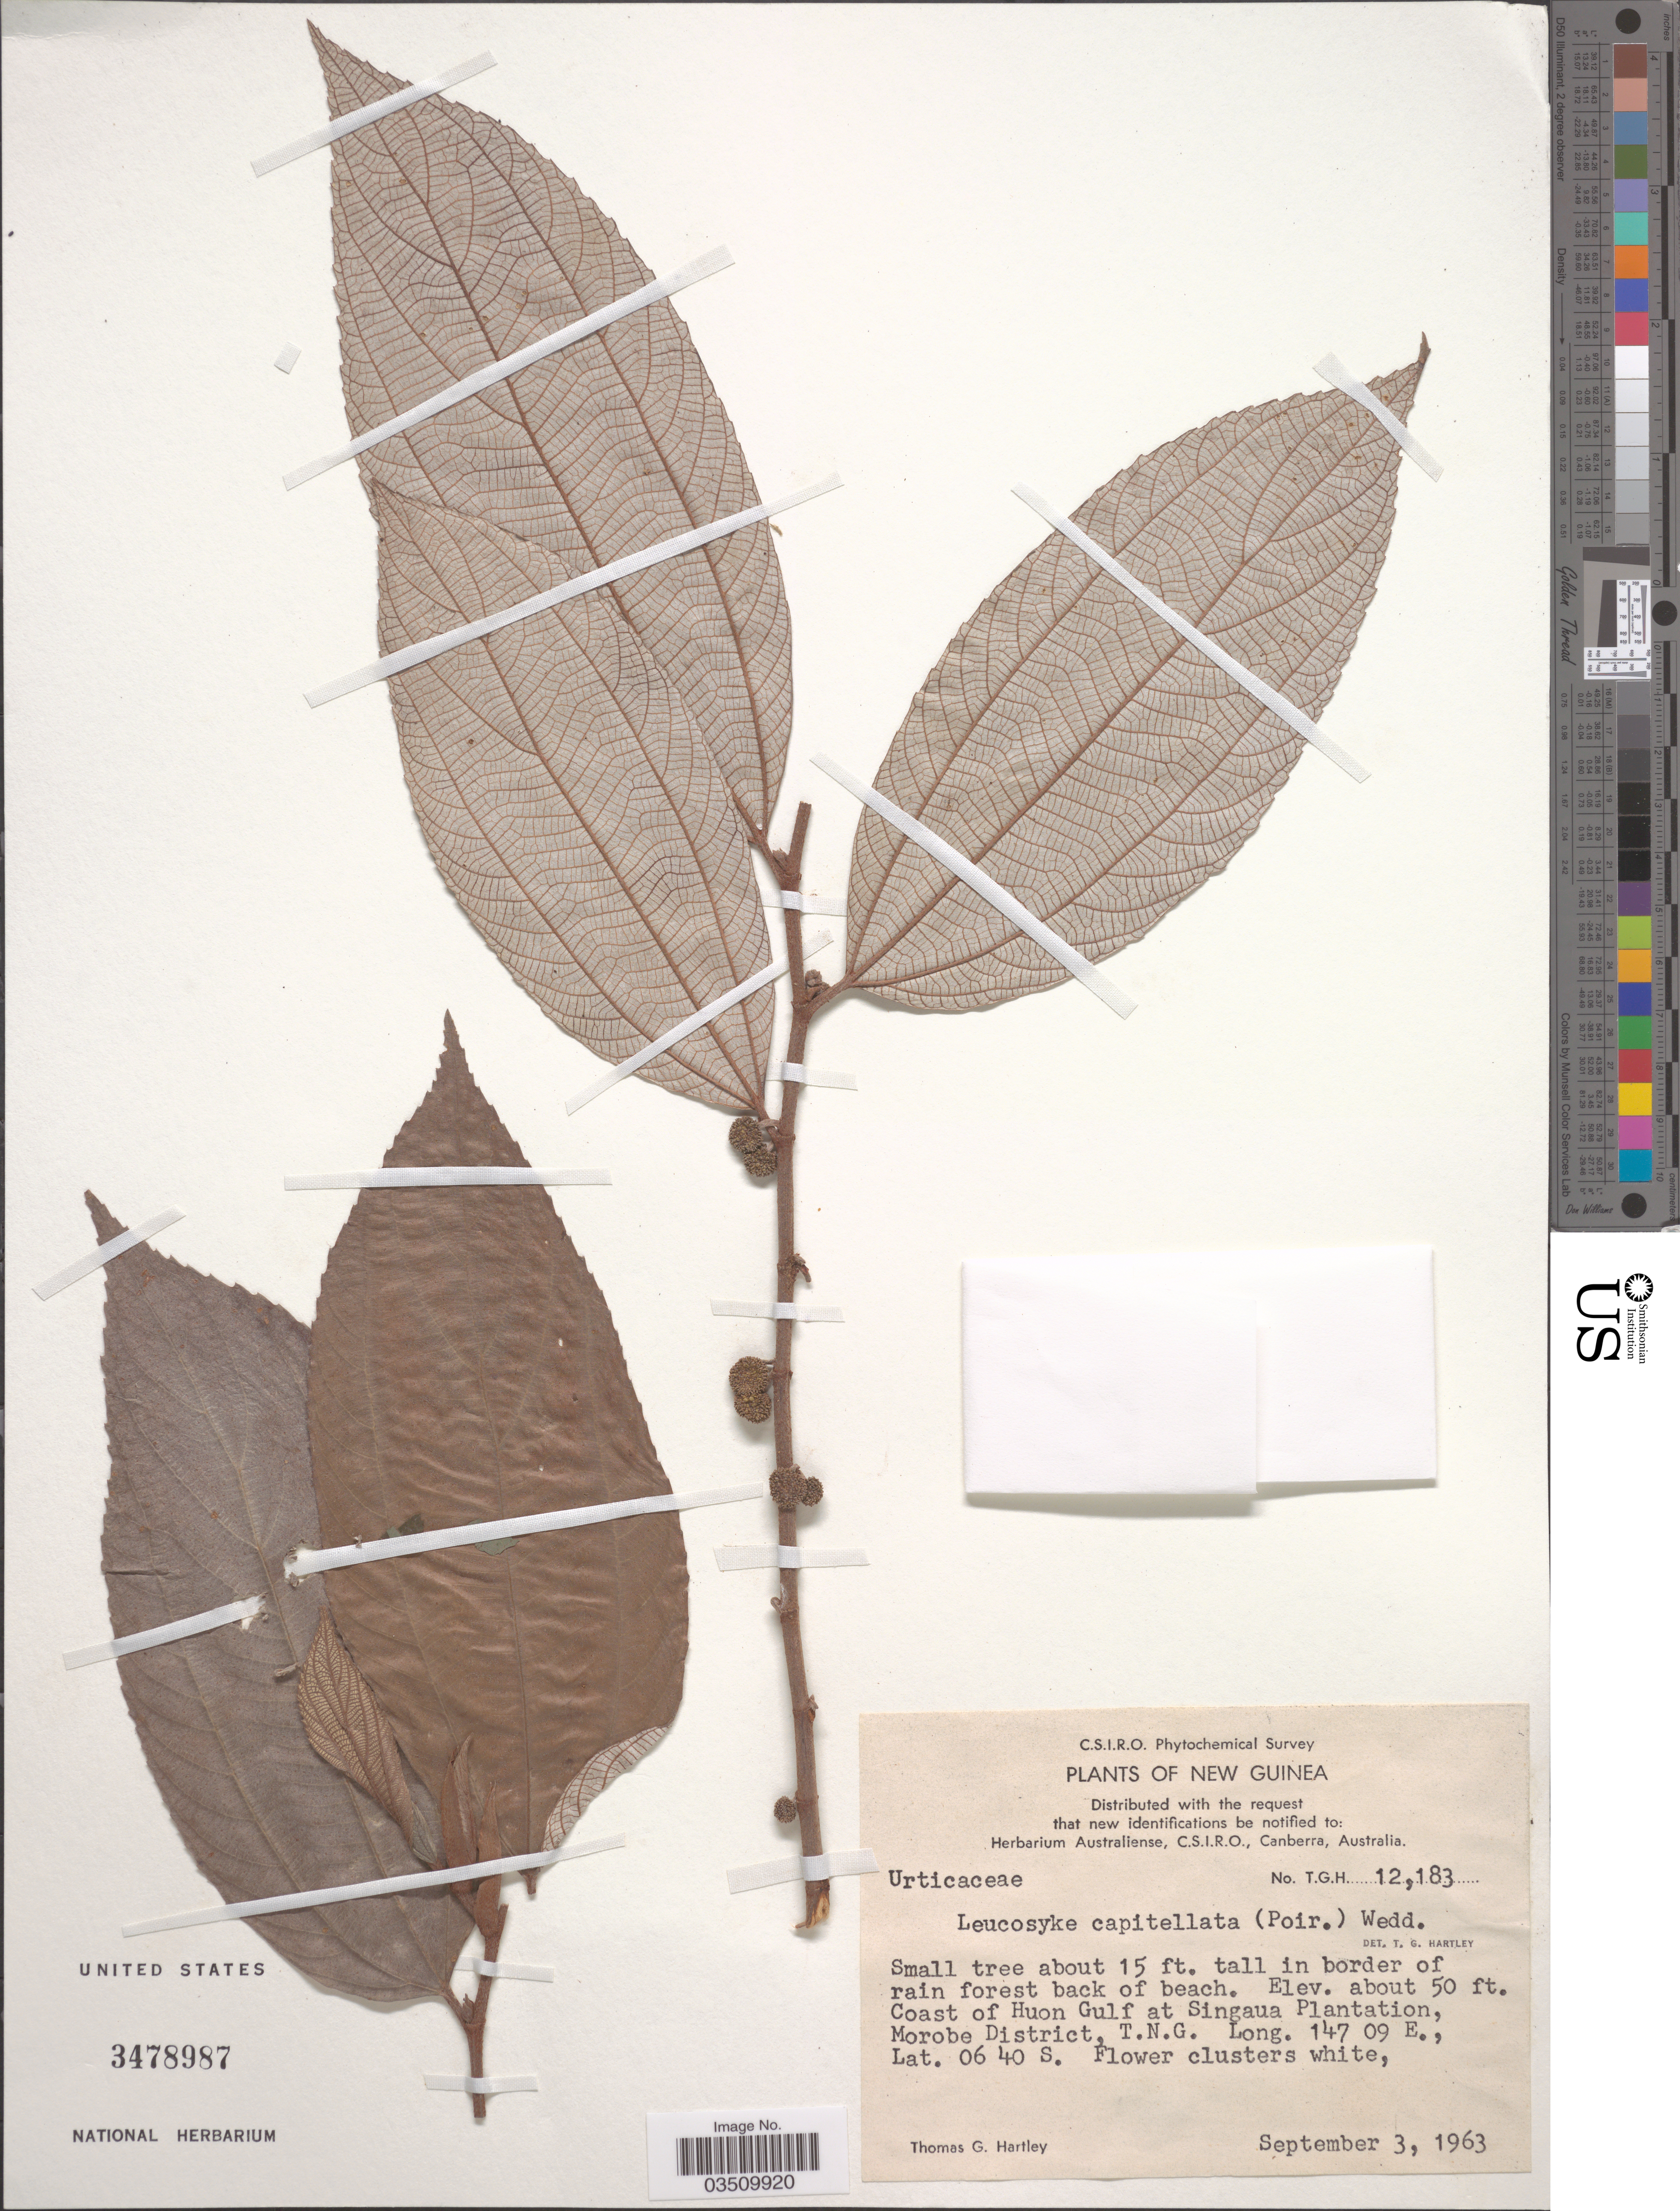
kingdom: Plantae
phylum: Tracheophyta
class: Magnoliopsida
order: Rosales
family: Urticaceae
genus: Leucosyke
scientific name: Leucosyke capitellata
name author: (Poir.) Wedd.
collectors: T. G. Hartley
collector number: TGH 12183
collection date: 1963-09-03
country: Papua New Guinea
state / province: Morobe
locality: New Guinea. Coast of Huon Gulf at Singaua Plantation, Morobe District, T.N.G.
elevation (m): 15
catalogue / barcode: US 3478987